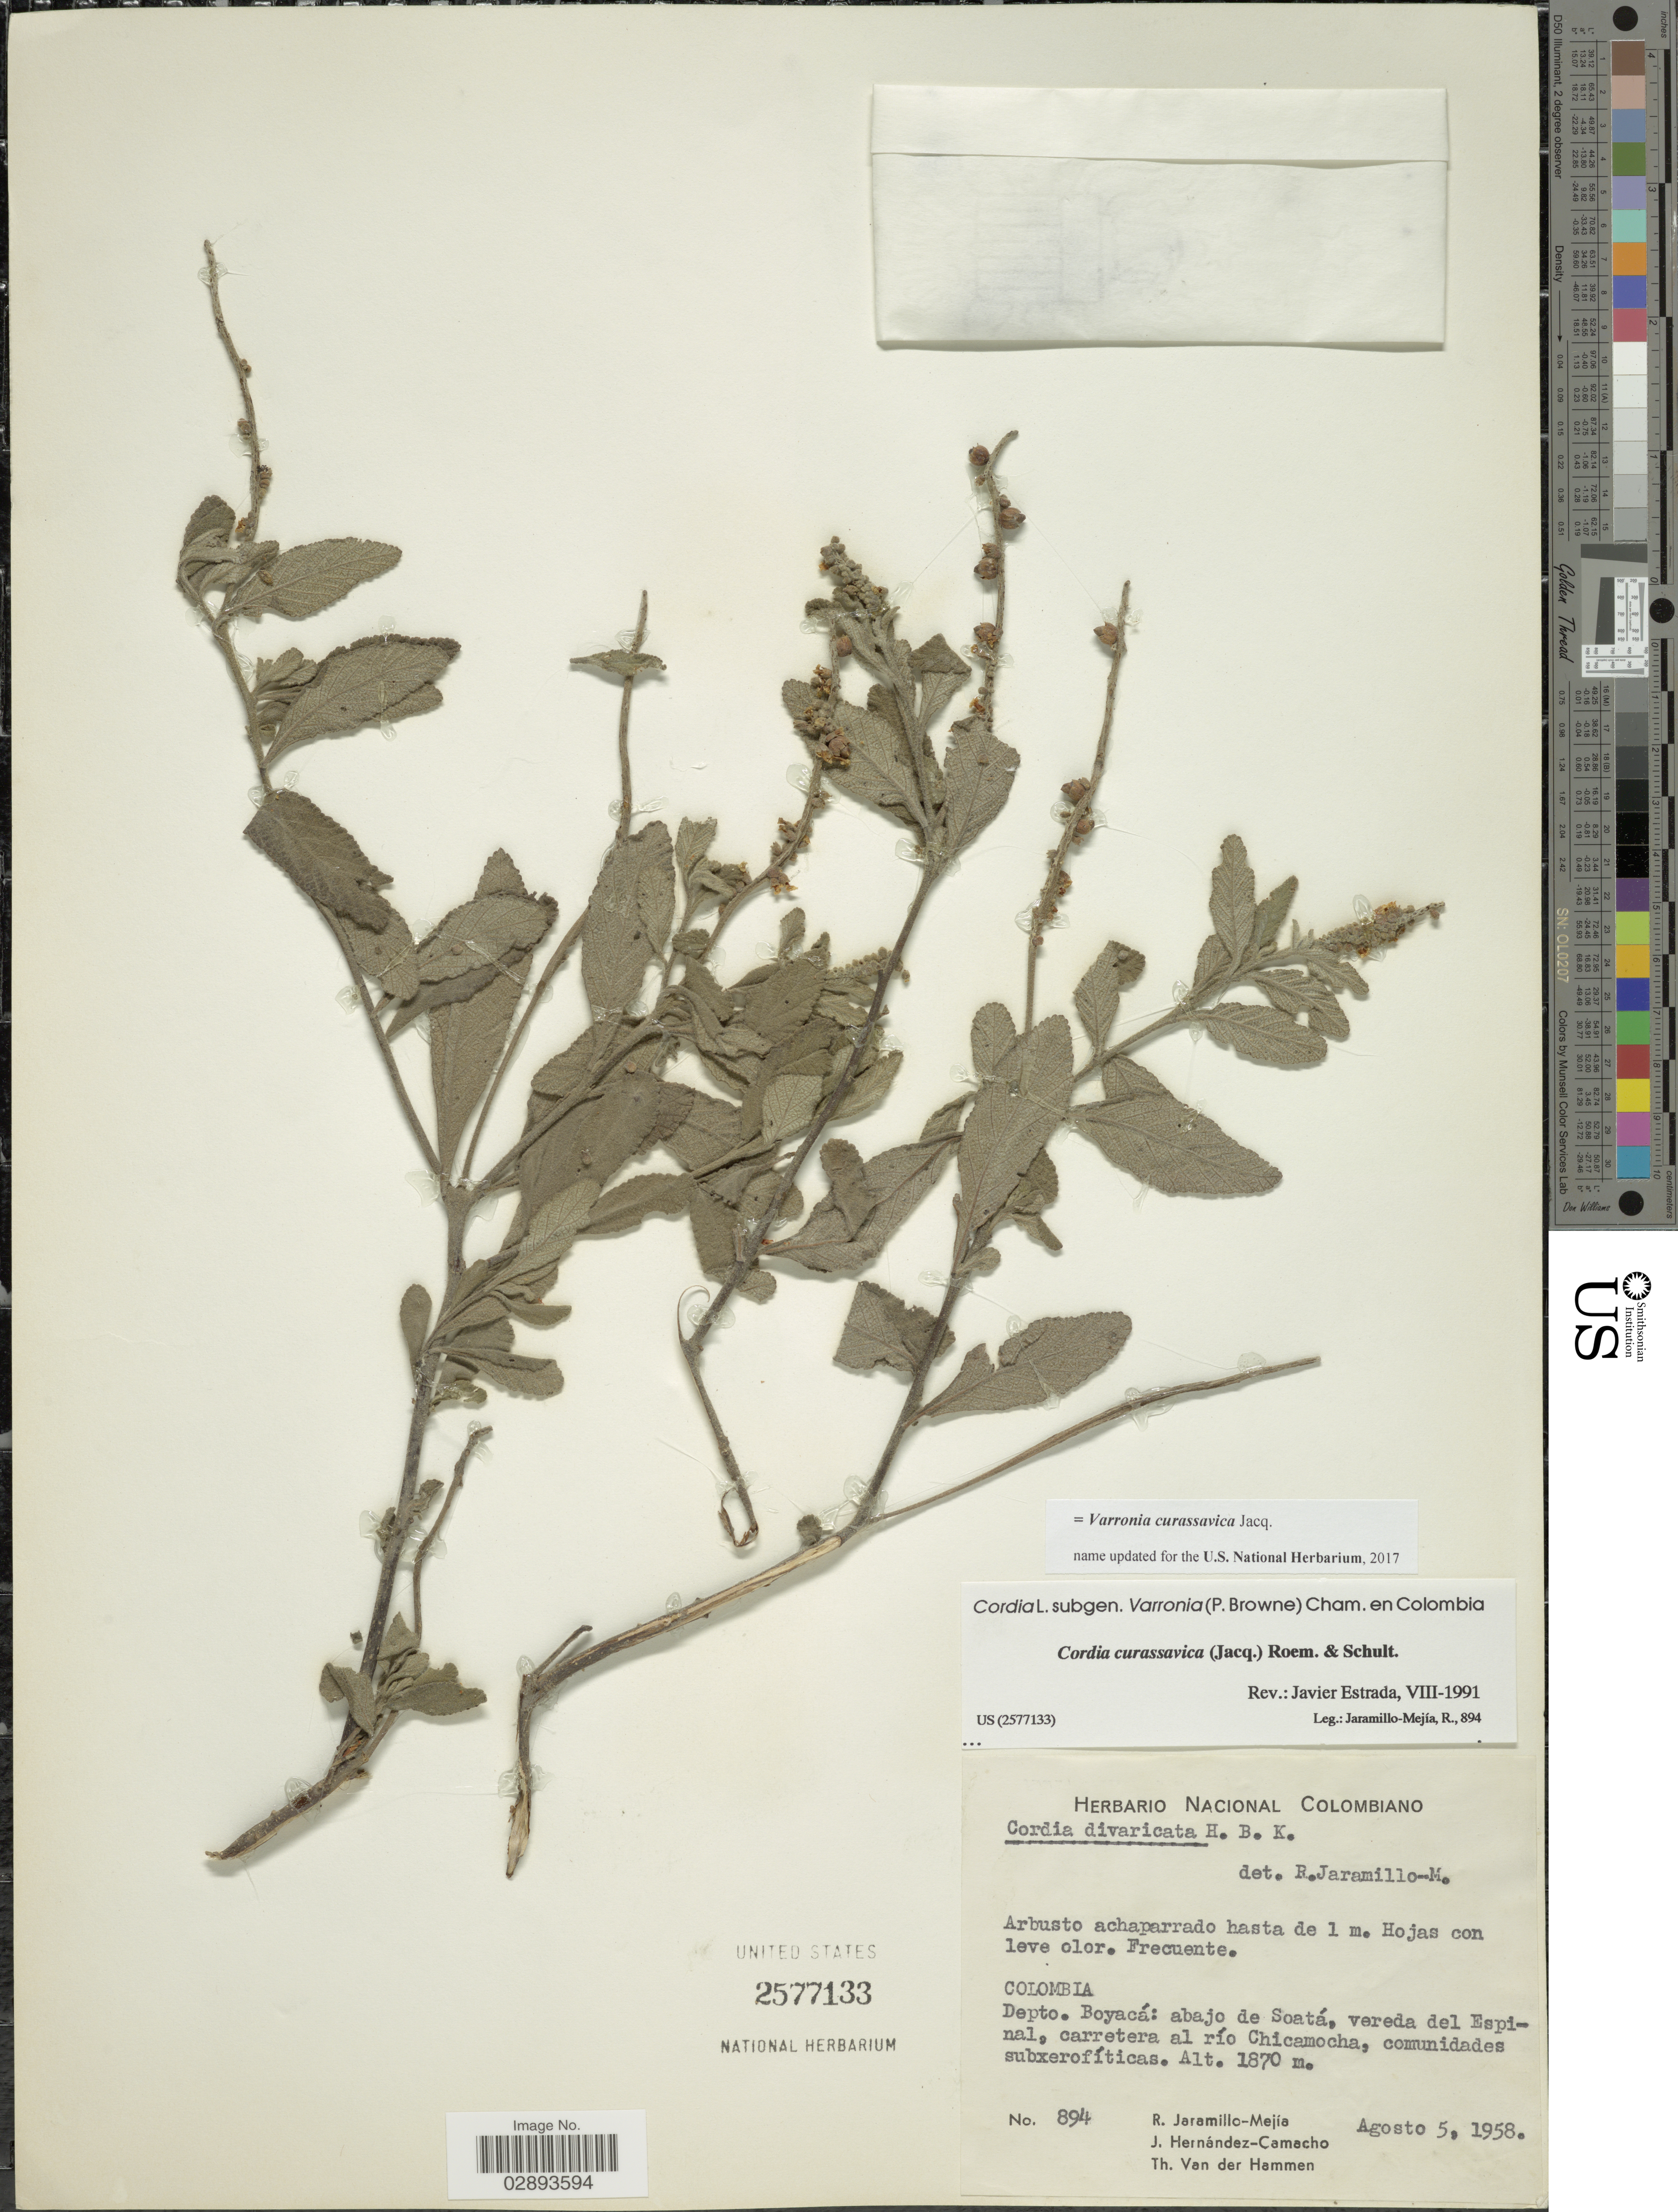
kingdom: Plantae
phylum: Tracheophyta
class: Magnoliopsida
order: Boraginales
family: Cordiaceae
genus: Varronia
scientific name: Varronia curassavica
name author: Jacq.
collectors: R. Jaramillo M., J. Hernández-Camacho & T. Van der Hammen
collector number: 894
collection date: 1958-08-05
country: Colombia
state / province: Boyacá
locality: Depto. Boyacá: abajo de Soatá, vereda del Espinal, carretera al río Chicamocha.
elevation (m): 1870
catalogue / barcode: US 2577133